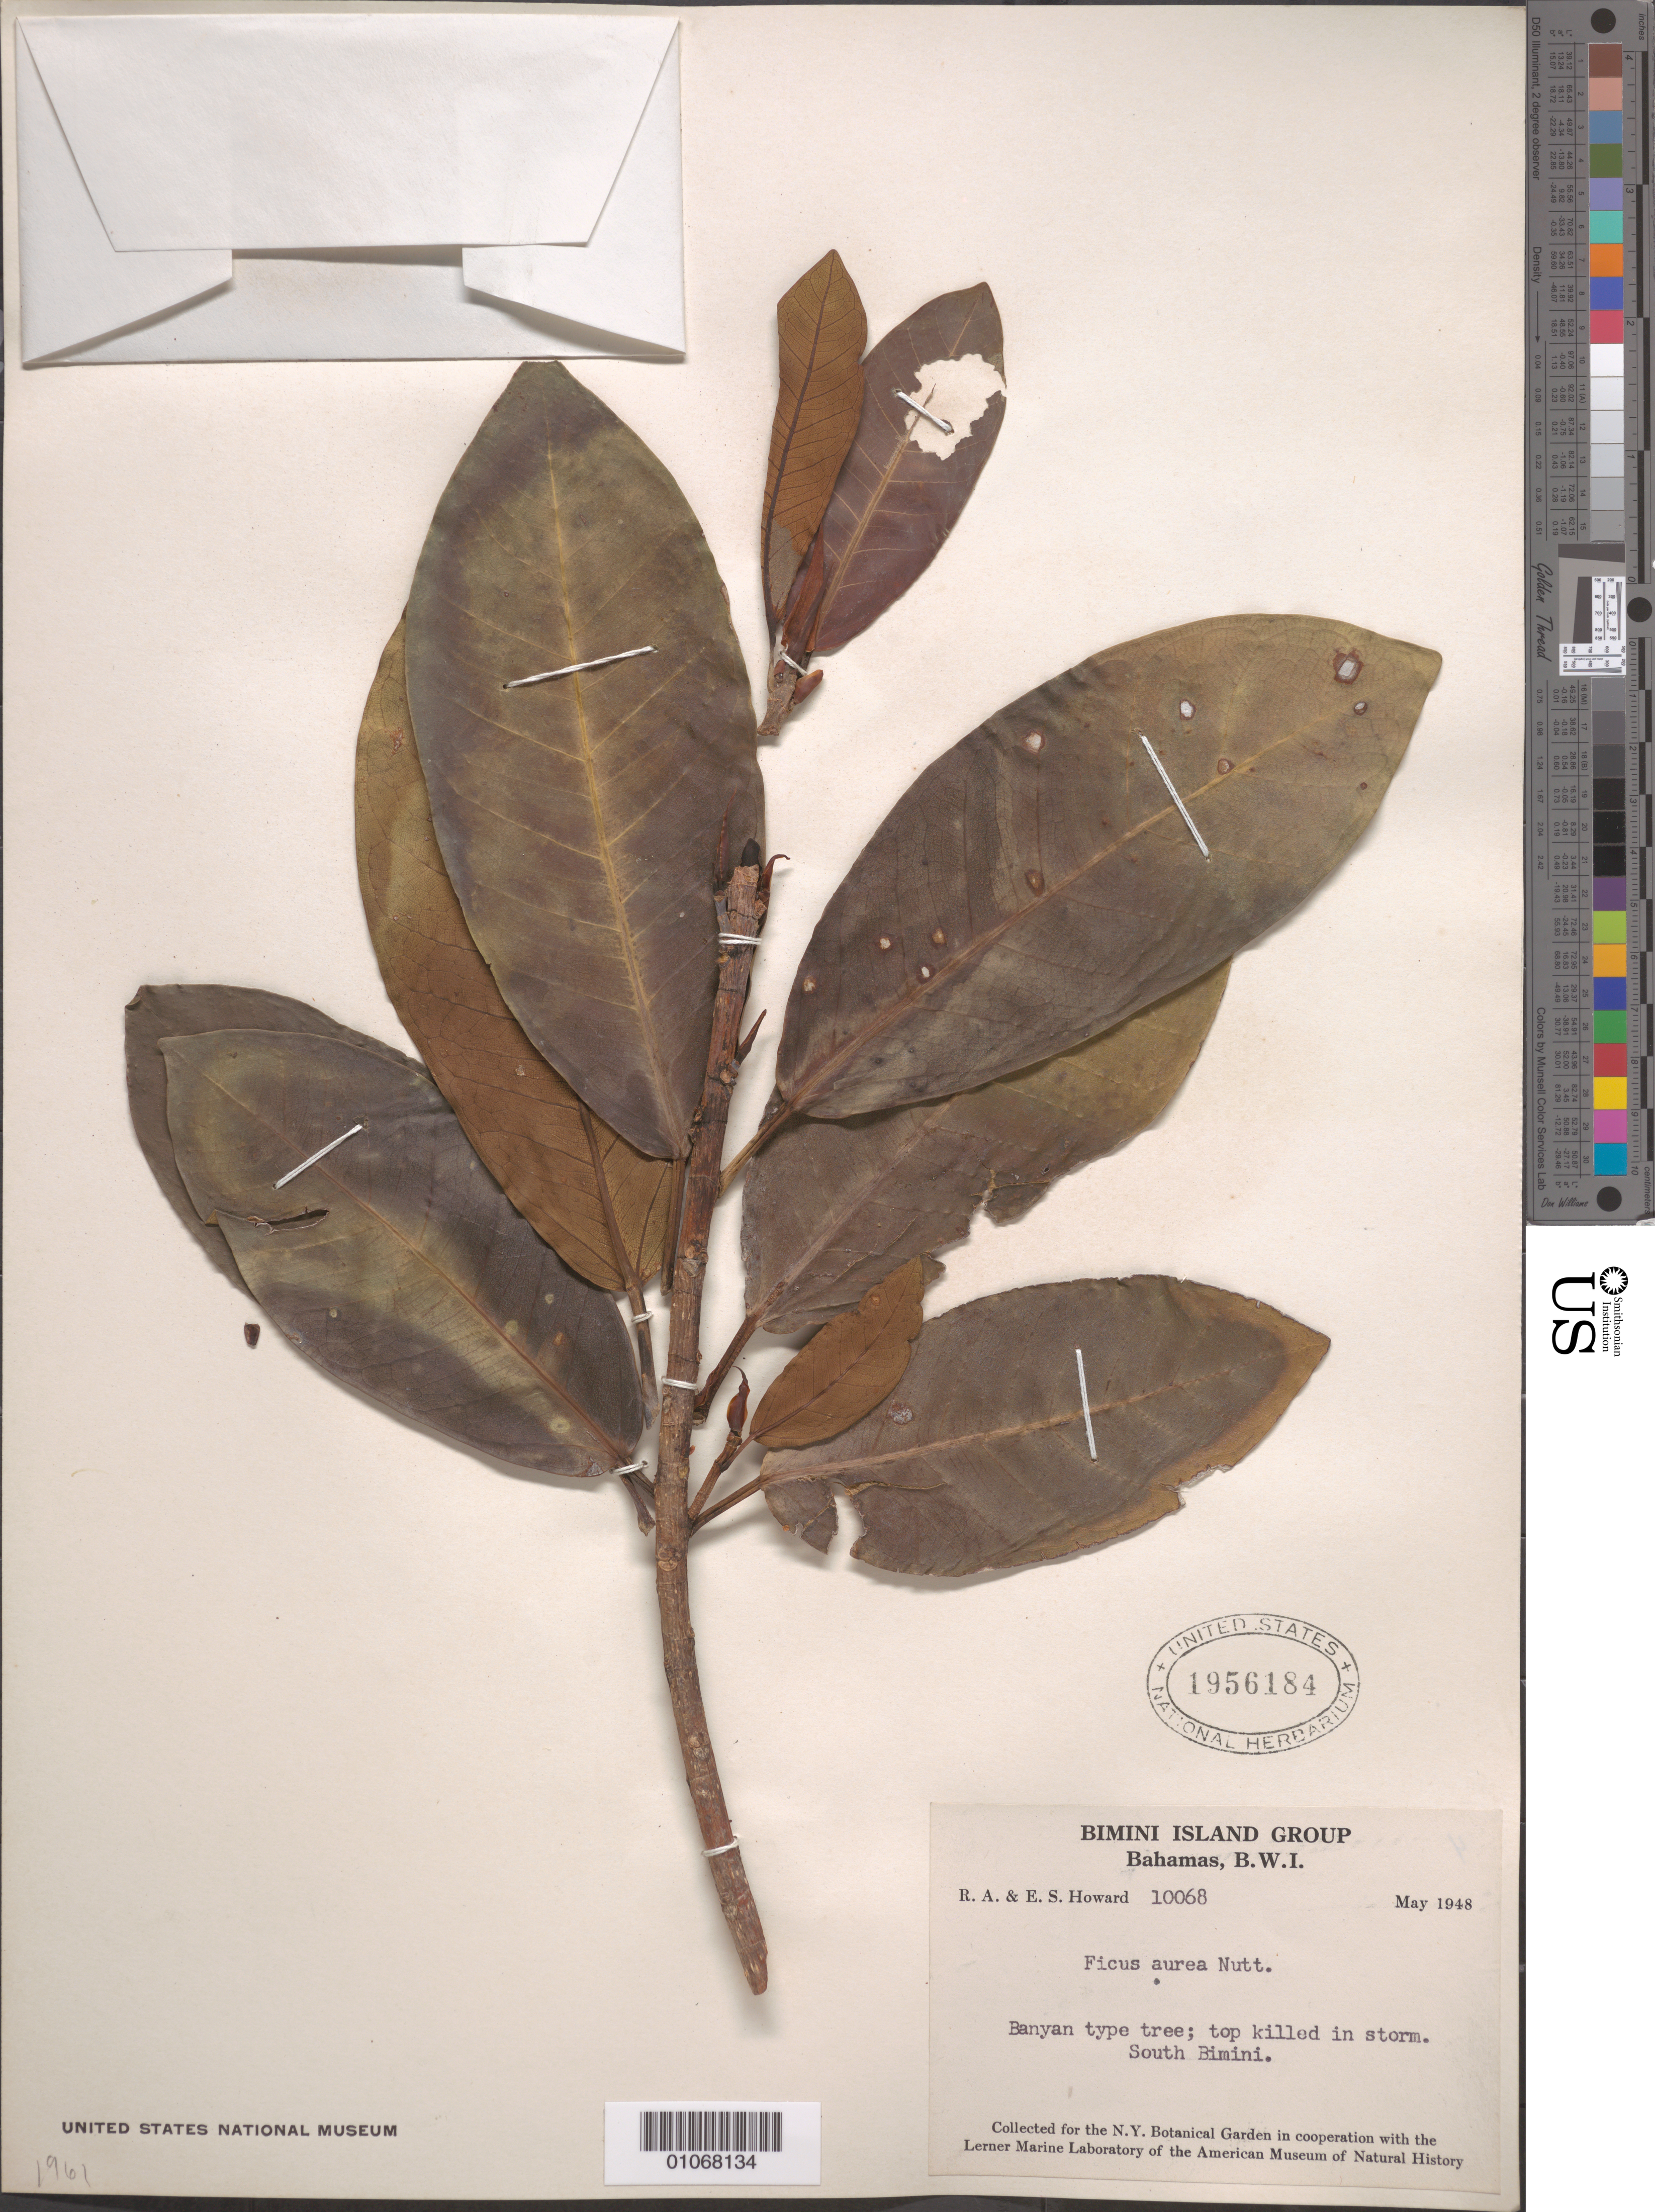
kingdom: Plantae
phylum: Tracheophyta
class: Magnoliopsida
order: Rosales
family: Moraceae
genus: Ficus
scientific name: Ficus aurea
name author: Nutt.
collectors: R. A. Howard & E. S. Howard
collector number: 10068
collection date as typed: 01 May 1948 to 31 May 1948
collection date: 1948-05-01/1948-05-31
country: Bahamas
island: Bimini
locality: South Bimini.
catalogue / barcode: US 1956184